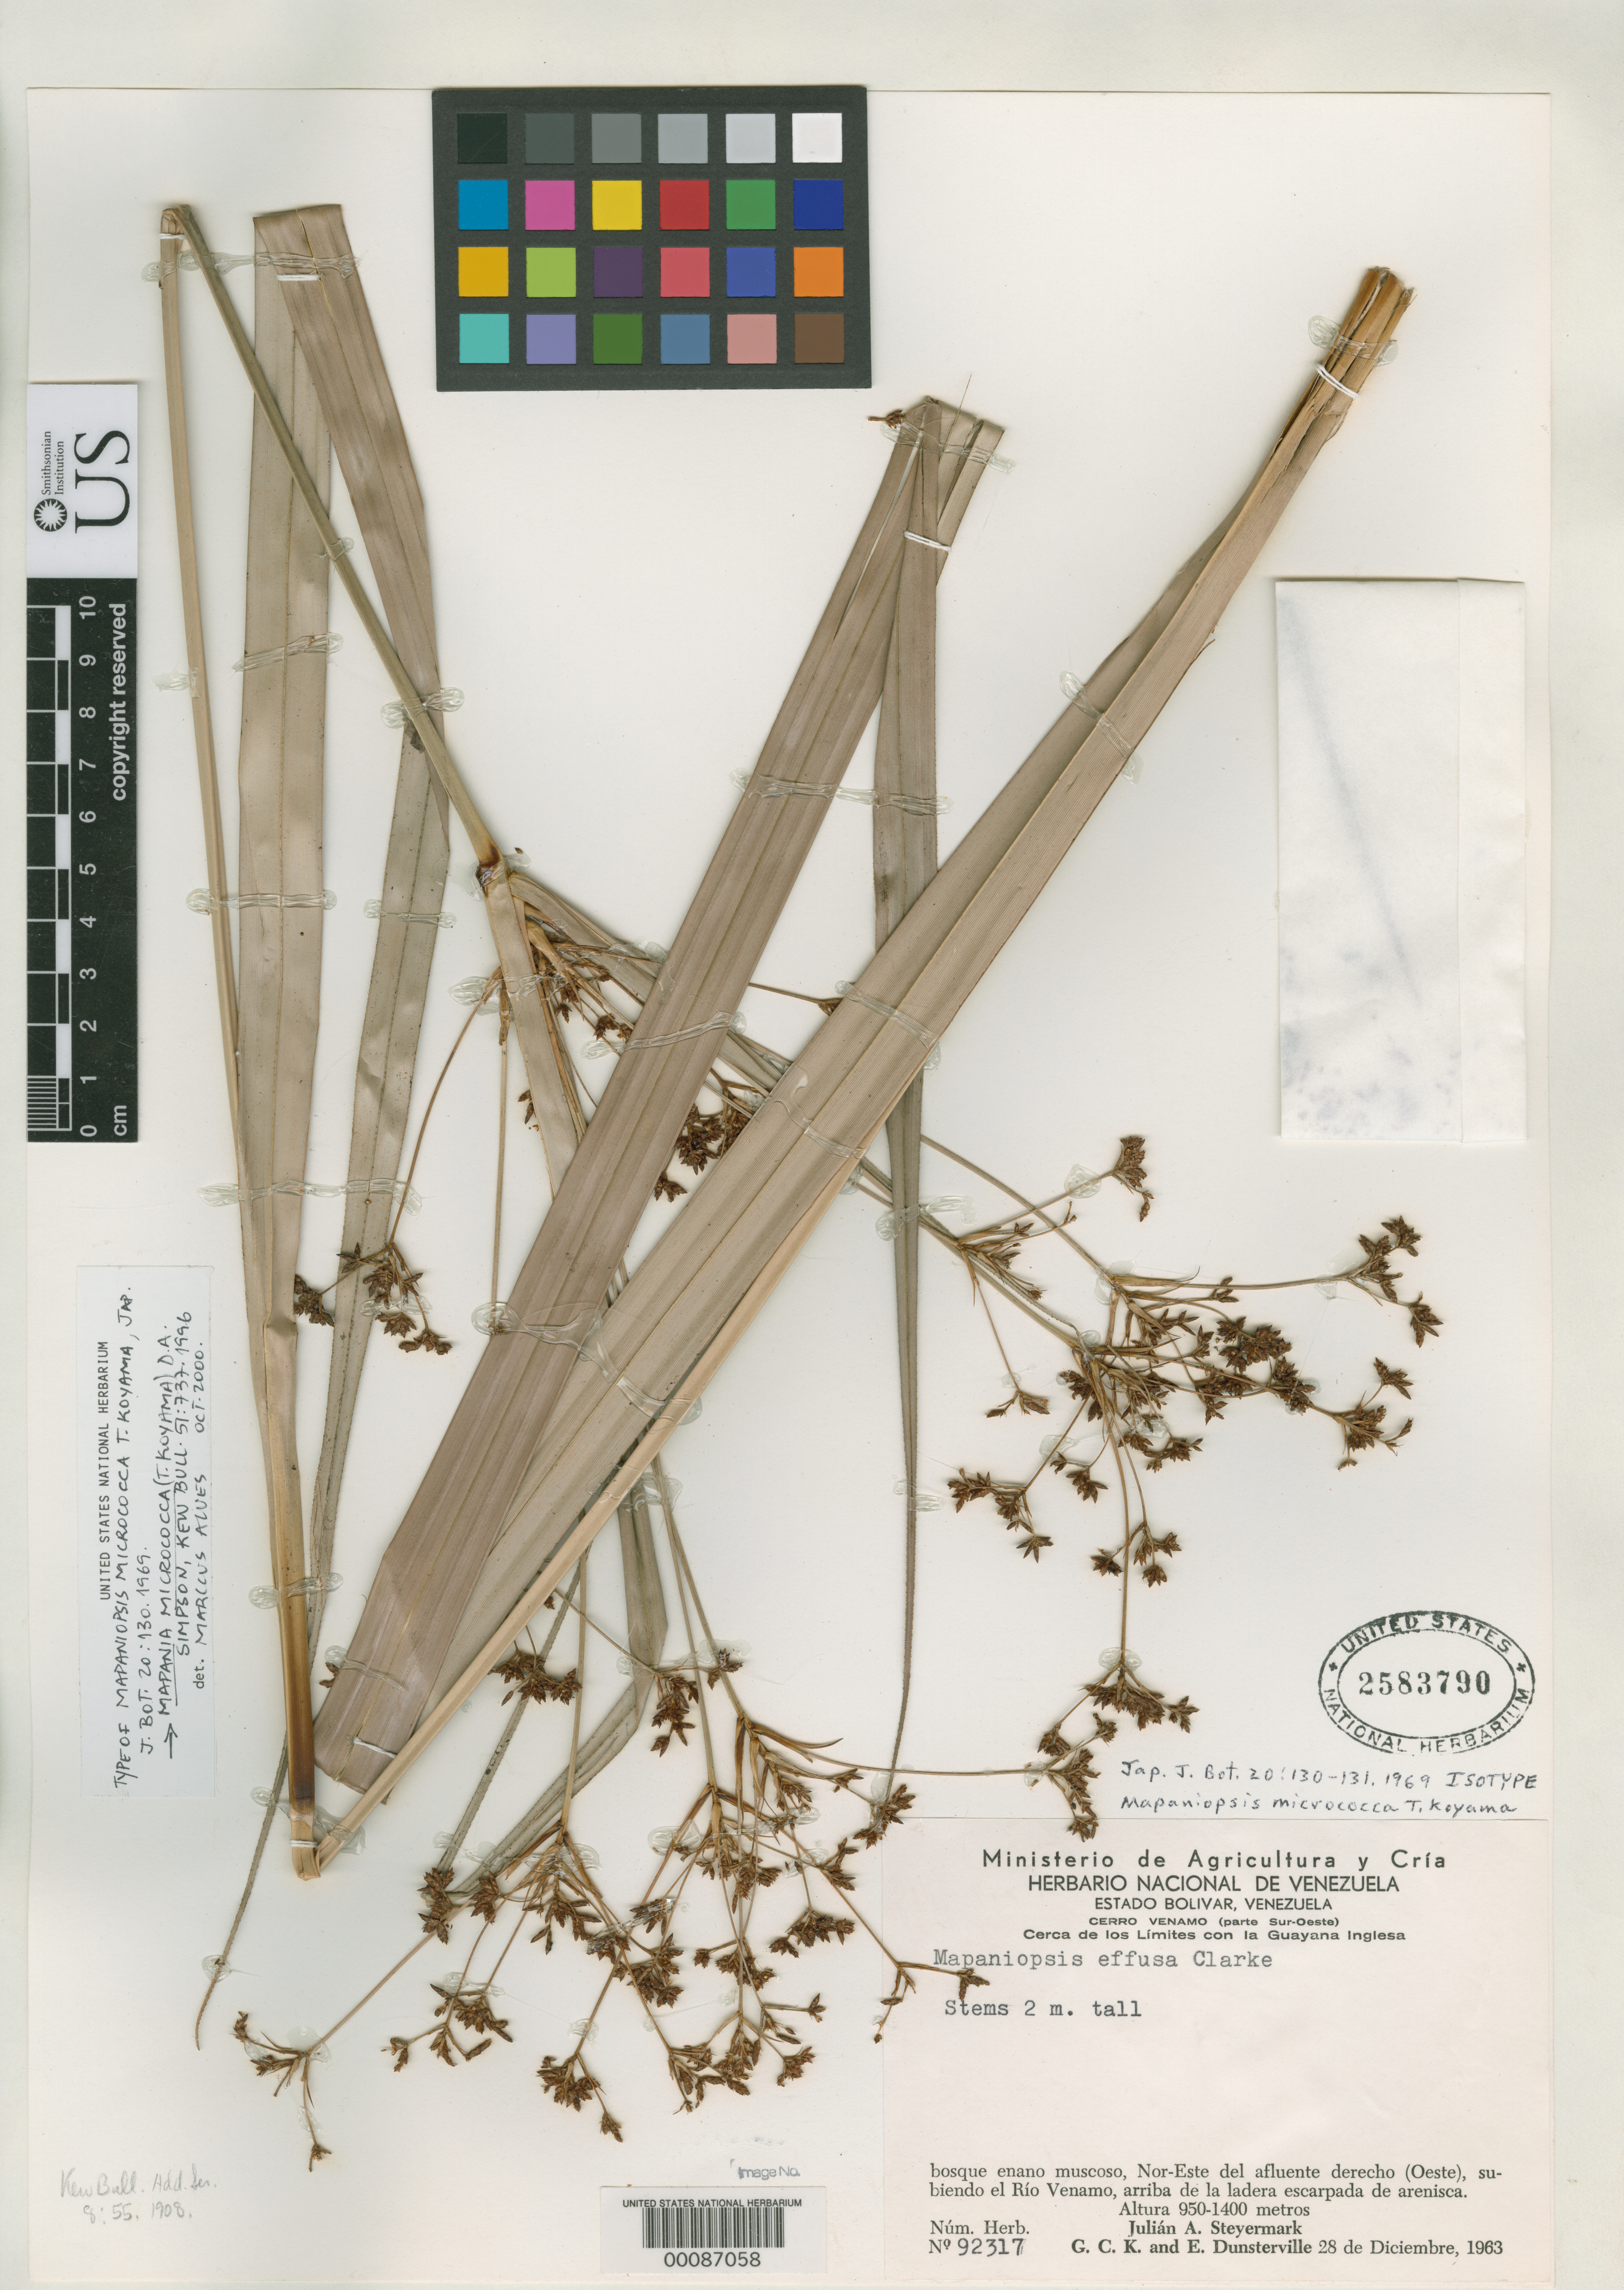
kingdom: Plantae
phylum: Tracheophyta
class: Liliopsida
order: Poales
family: Cyperaceae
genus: Mapaniopsis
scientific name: Mapaniopsis micrococca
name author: T. Koyama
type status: Isotype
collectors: J. Steyermark, G. C. K. Dunsterville & E. Dunsterville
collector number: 92317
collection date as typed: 28 Dec 1963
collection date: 1963-12-28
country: Venezuela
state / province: Bolivar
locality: Cerro Venamo.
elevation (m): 950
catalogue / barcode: US 2583790